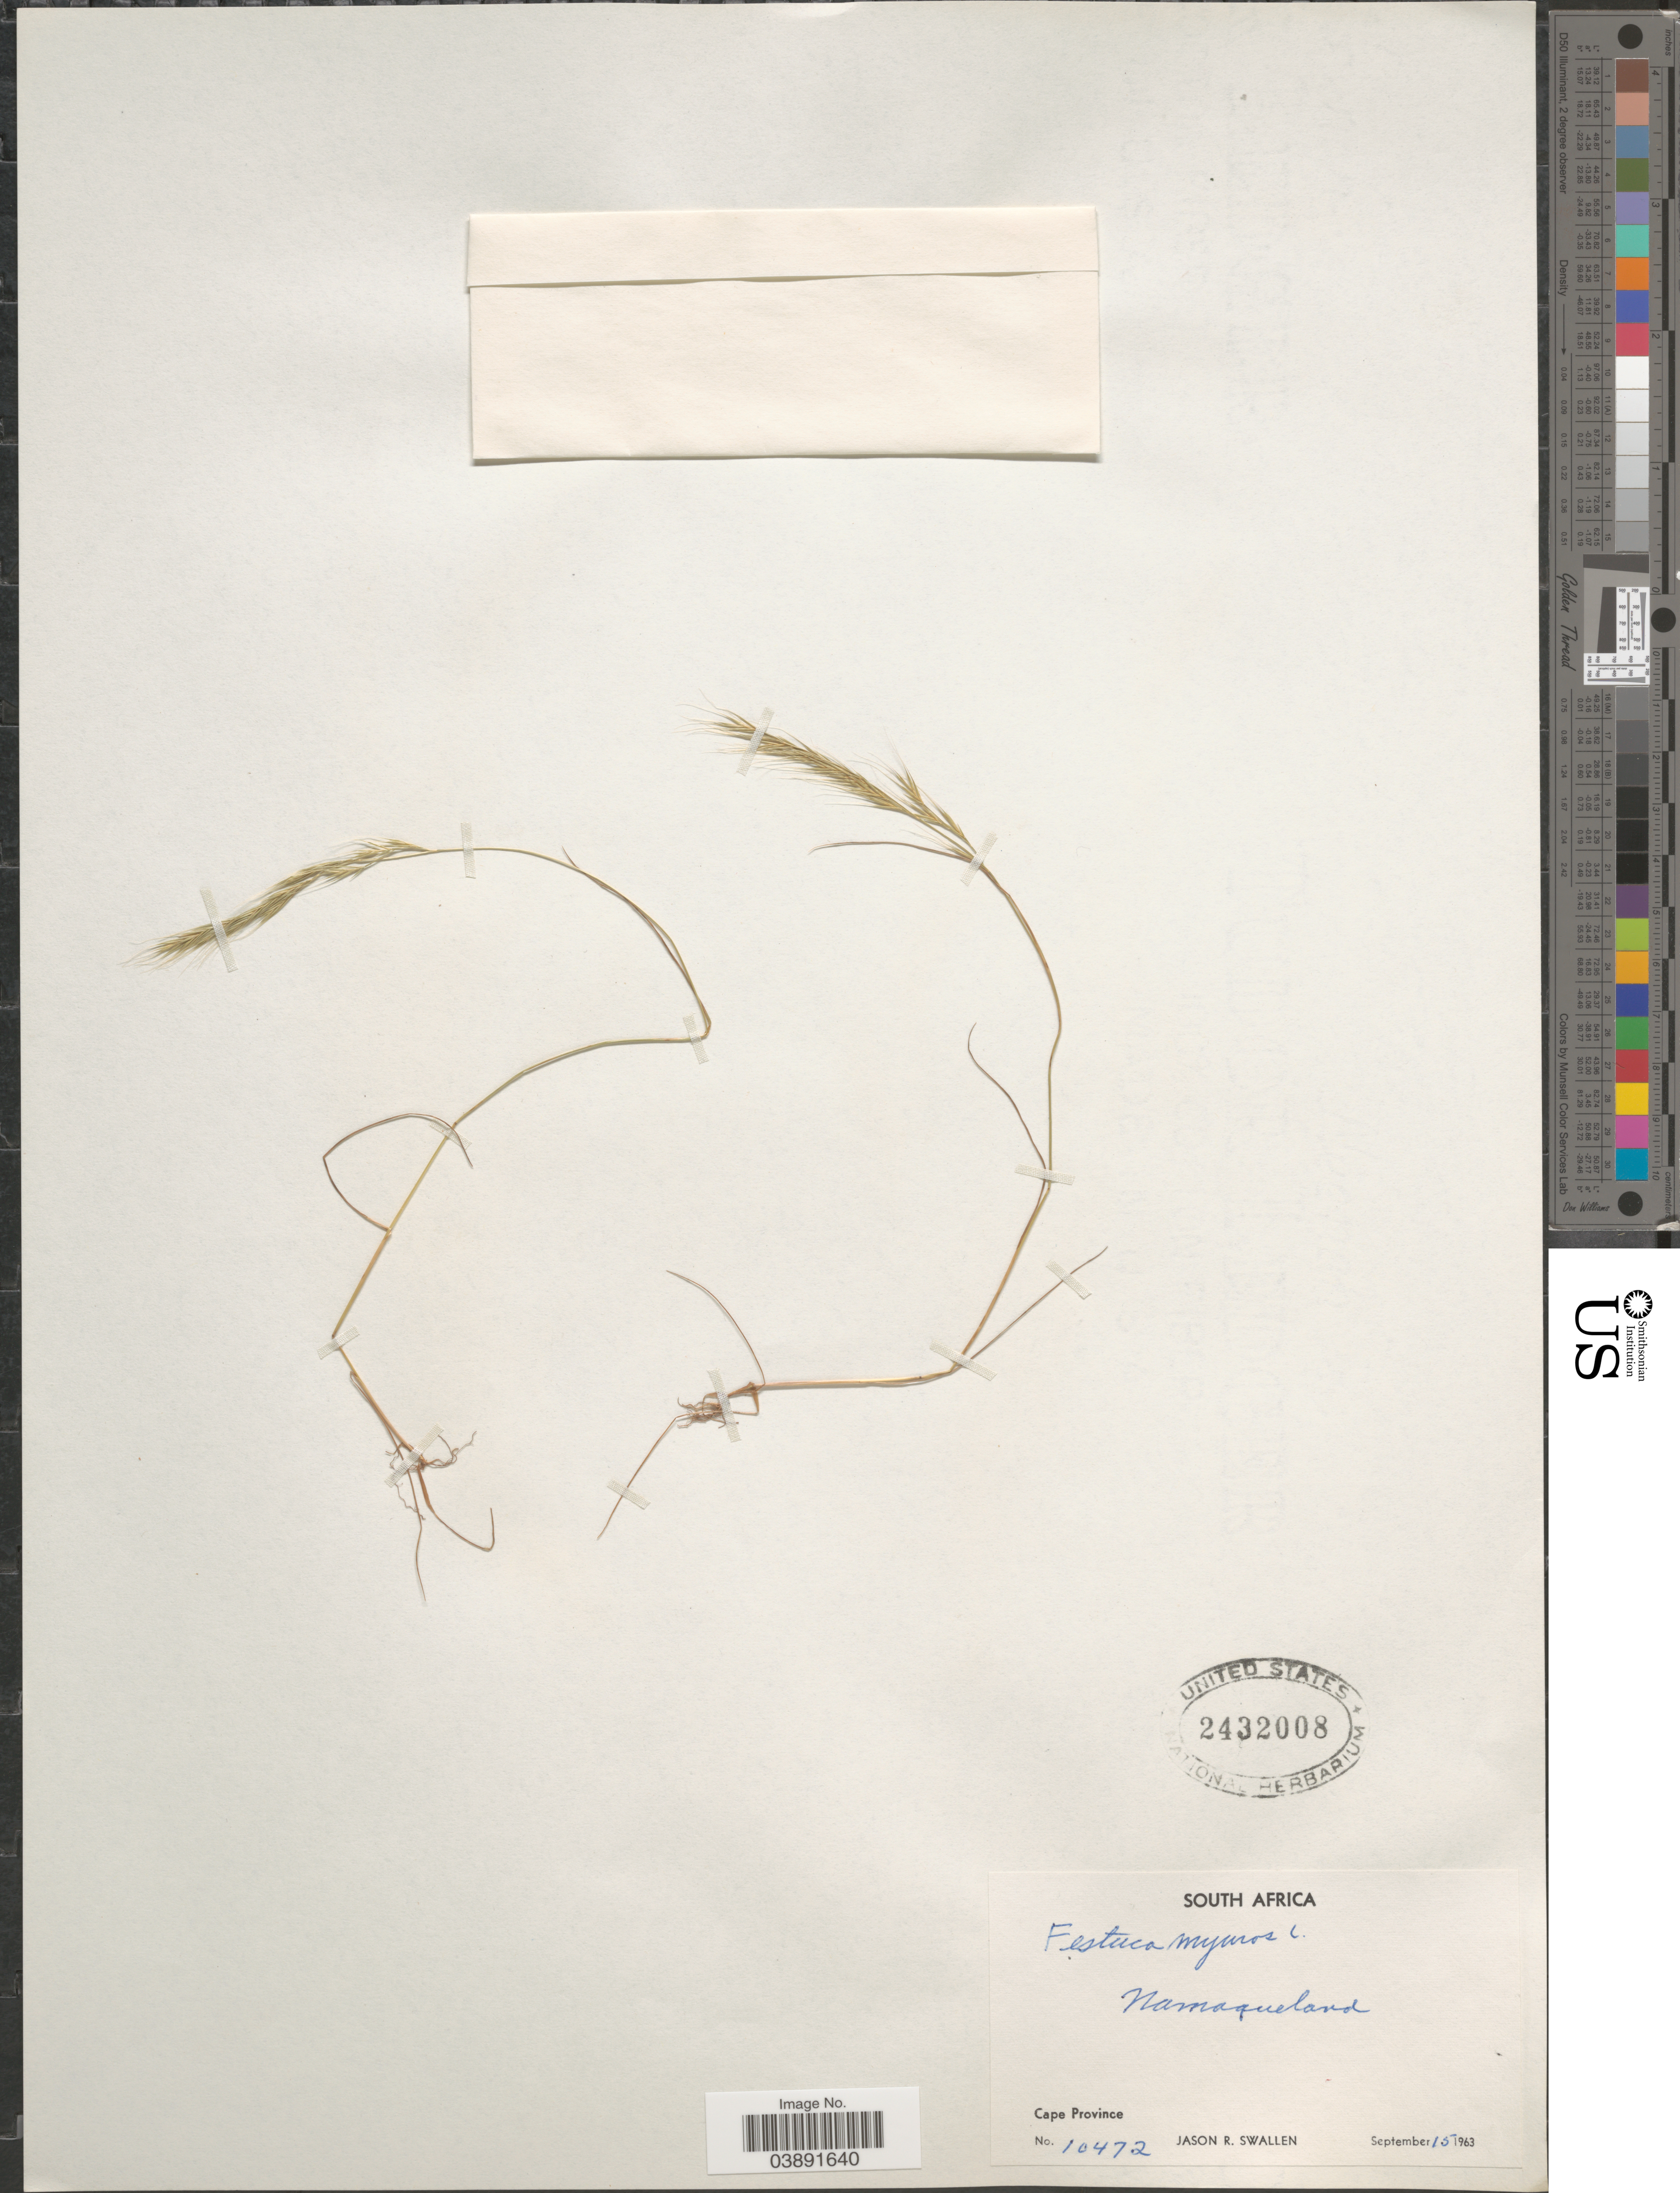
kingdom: Plantae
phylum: Tracheophyta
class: Liliopsida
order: Poales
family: Poaceae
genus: Festuca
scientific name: Festuca myuros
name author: L.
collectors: J. R. Swallen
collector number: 10472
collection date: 1963-09-15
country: South Africa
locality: Namaqueland.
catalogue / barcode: US 2432008